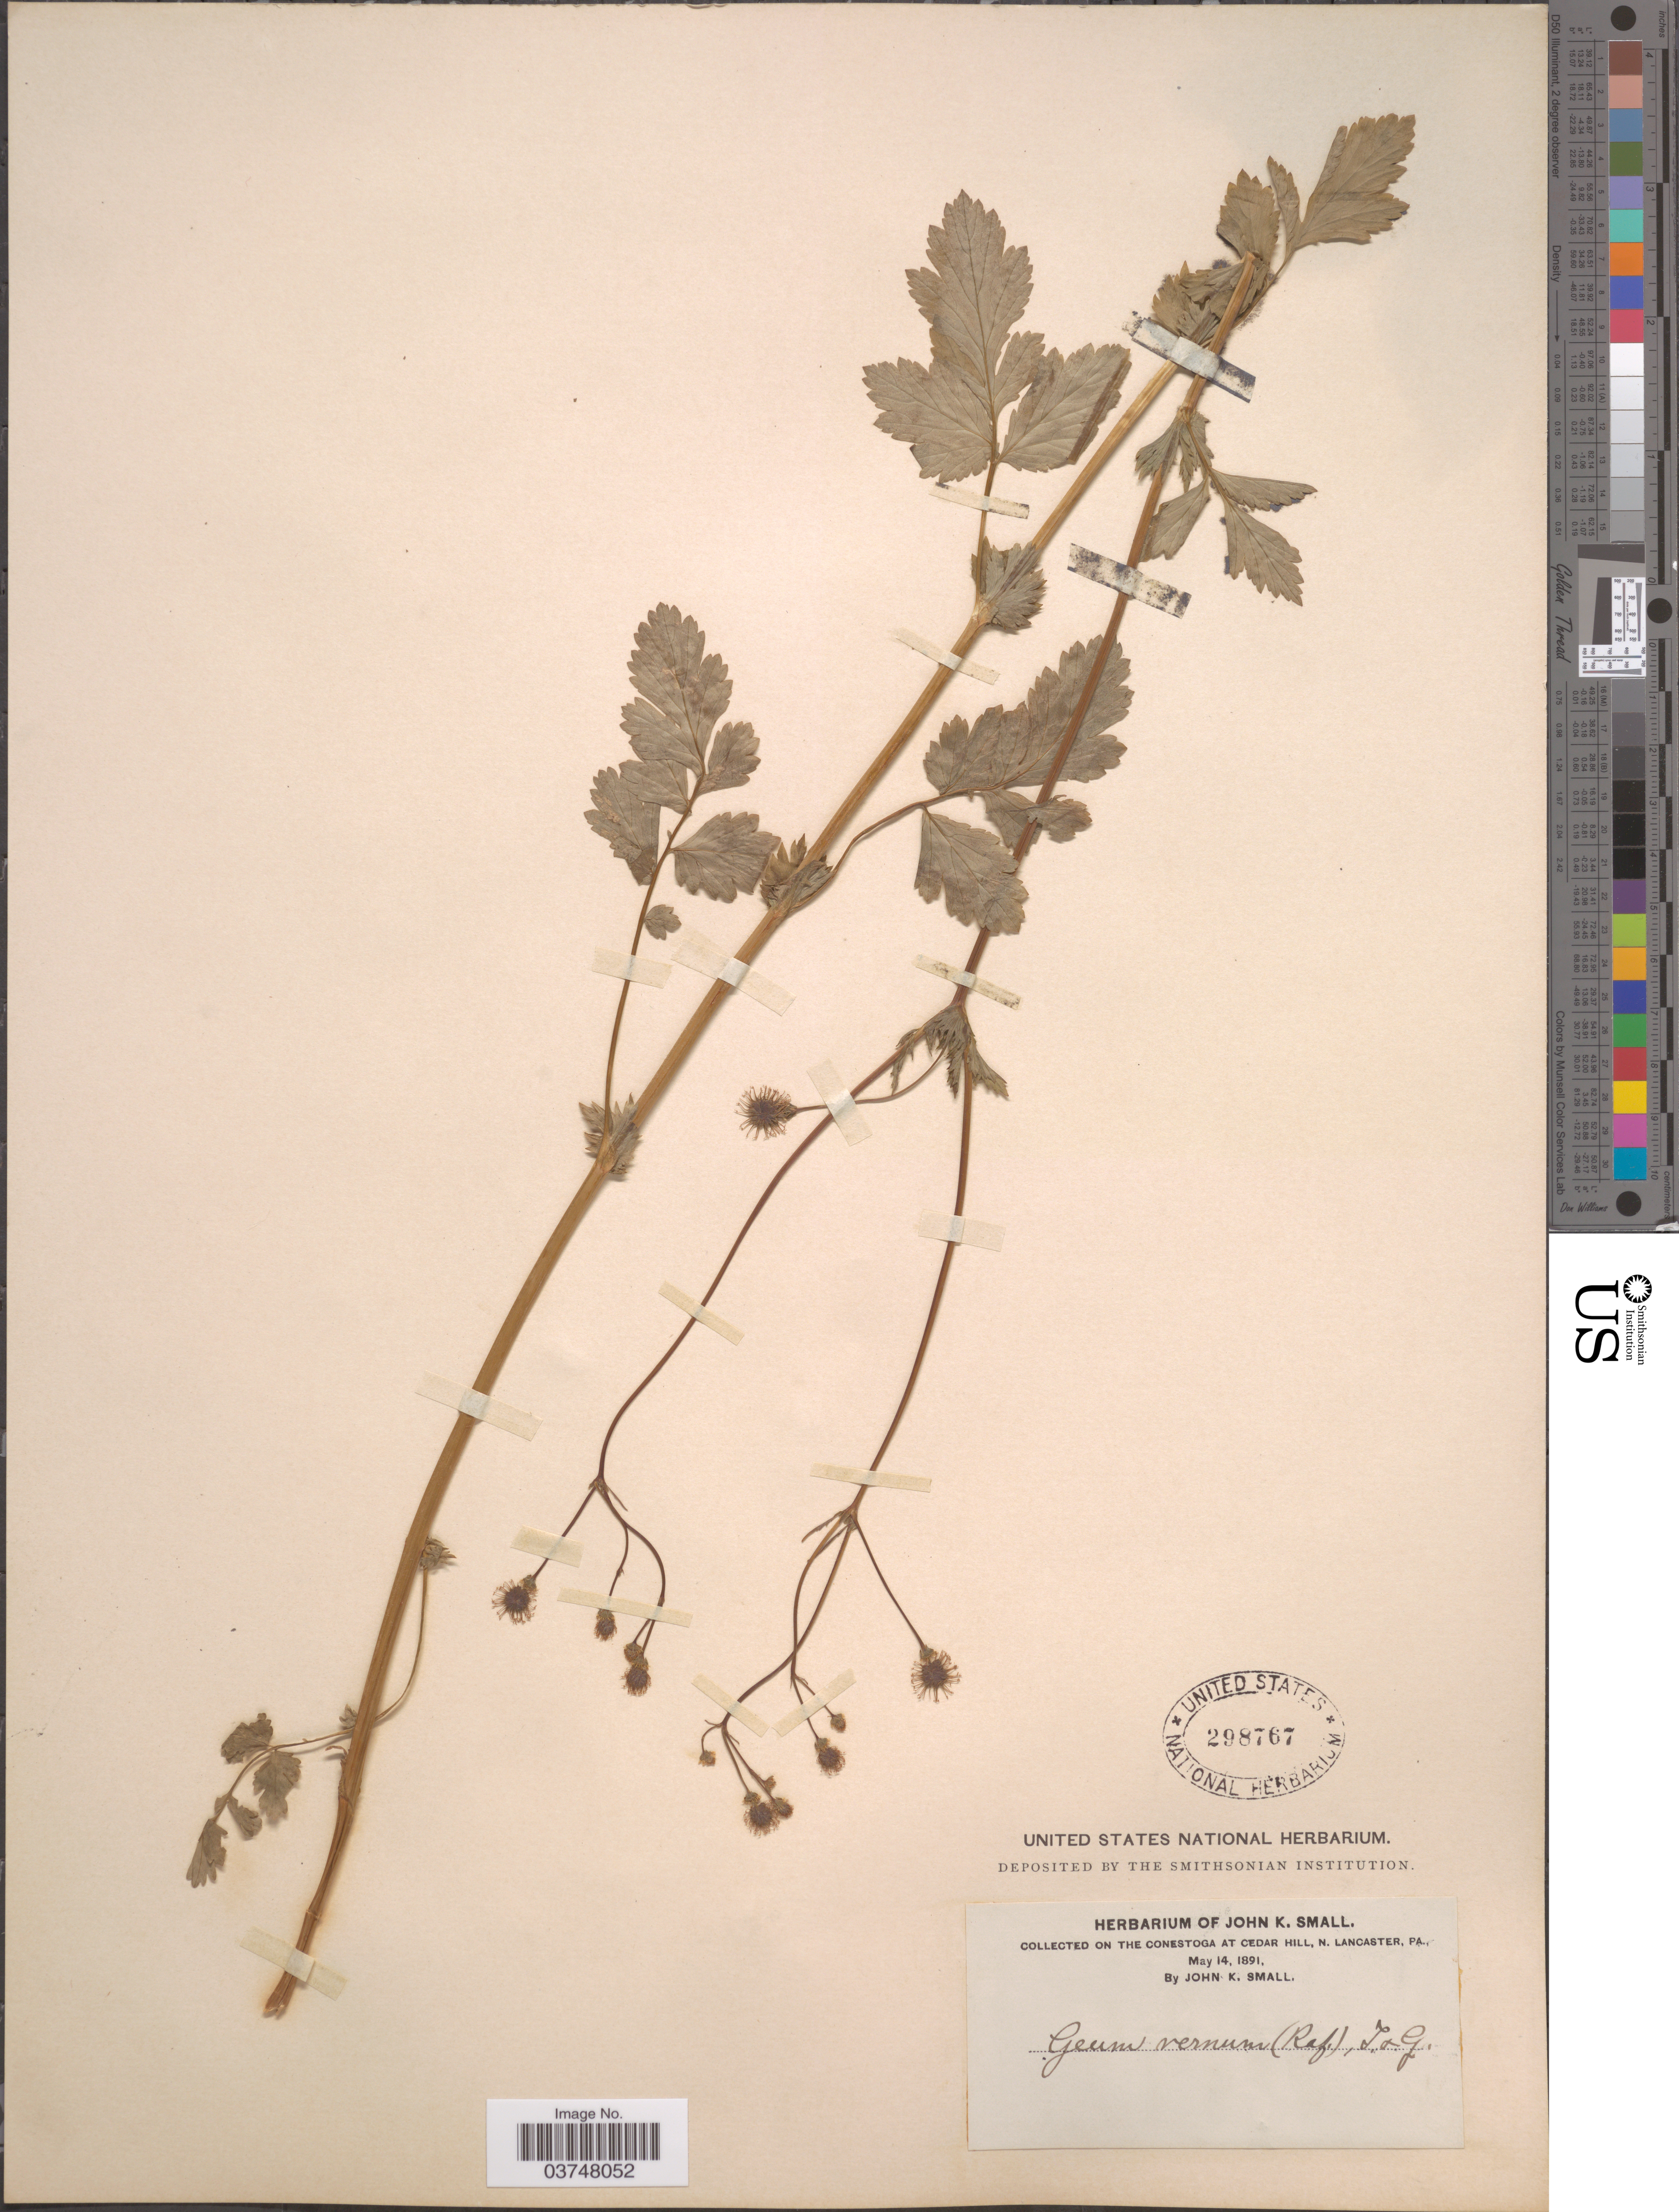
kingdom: Plantae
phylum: Tracheophyta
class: Magnoliopsida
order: Rosales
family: Rosaceae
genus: Geum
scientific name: Geum vernum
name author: (Raf.) Torr. & A. Gray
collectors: J. K. Small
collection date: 1891-05-14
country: United States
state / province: Pennsylvania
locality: On the Conestoga at Cedar Hill, N. Lancaster.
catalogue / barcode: US 298767